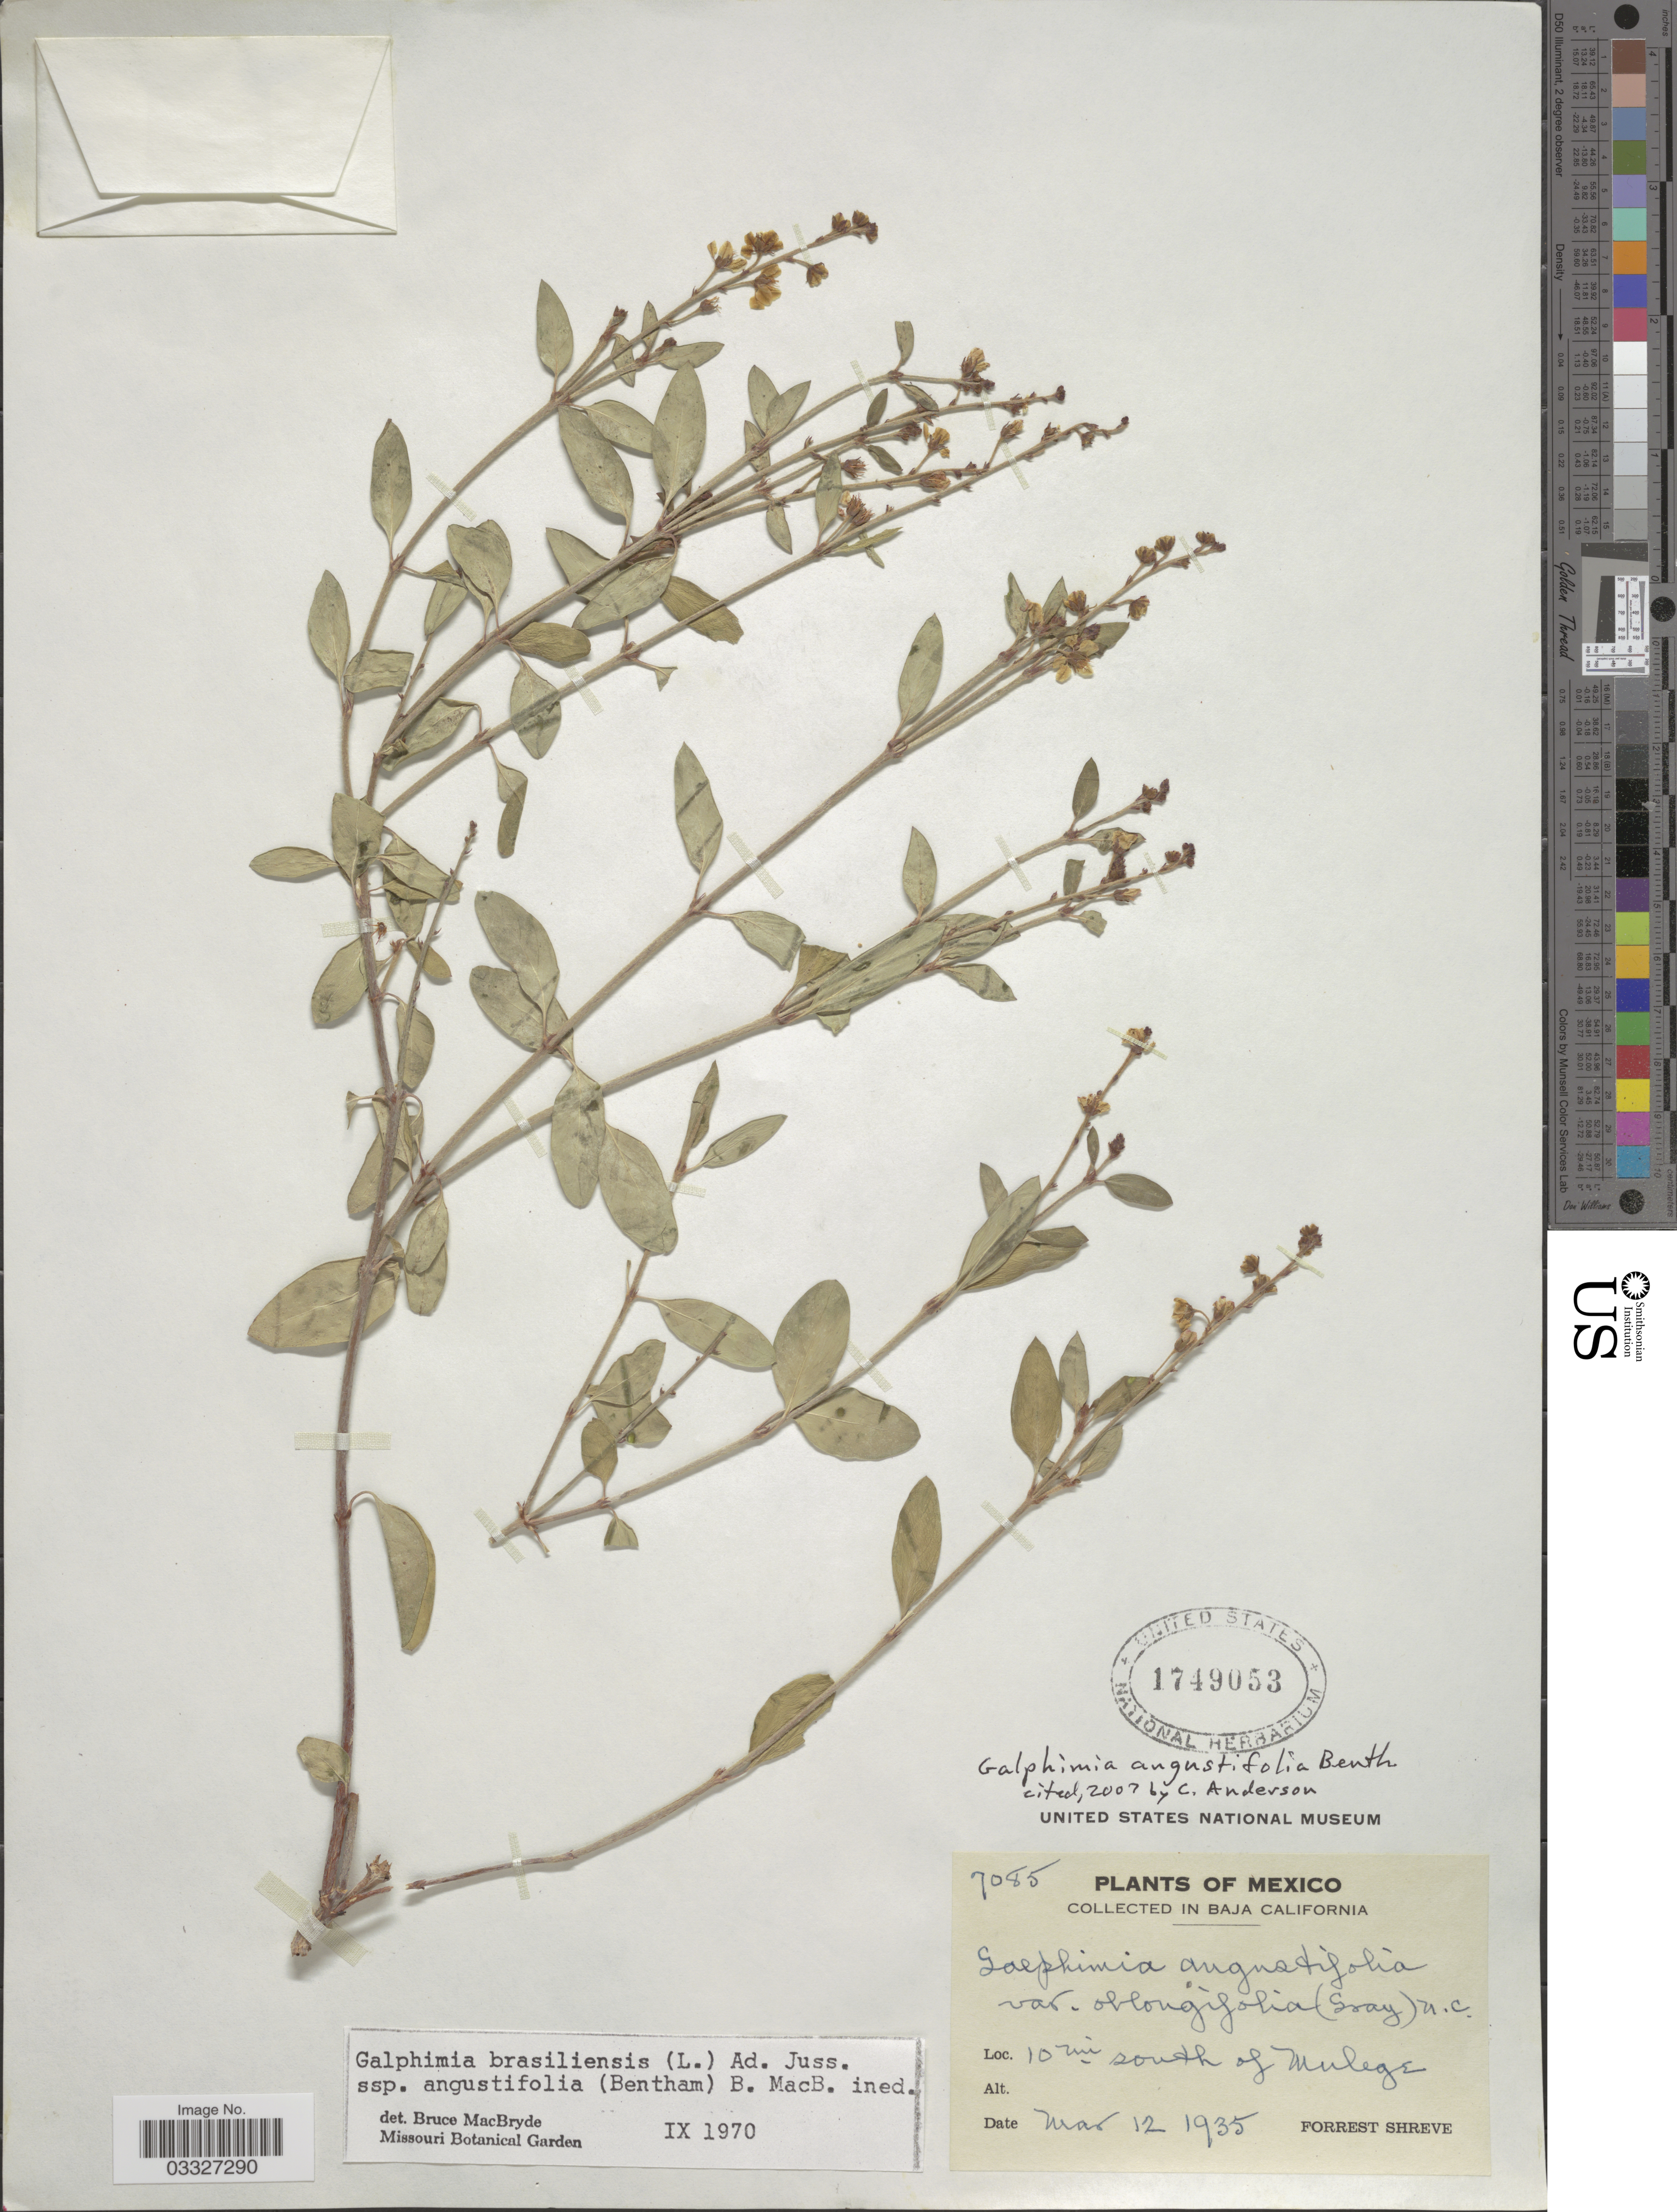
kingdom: Plantae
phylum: Tracheophyta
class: Magnoliopsida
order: Malpighiales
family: Malpighiaceae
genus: Galphimia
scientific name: Galphimia angustifolia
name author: Benth.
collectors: F. Shreve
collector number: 7085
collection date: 1935-03-12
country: Mexico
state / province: Baja California Sur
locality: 10 mi south of Mulege.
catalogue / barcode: US 1749053